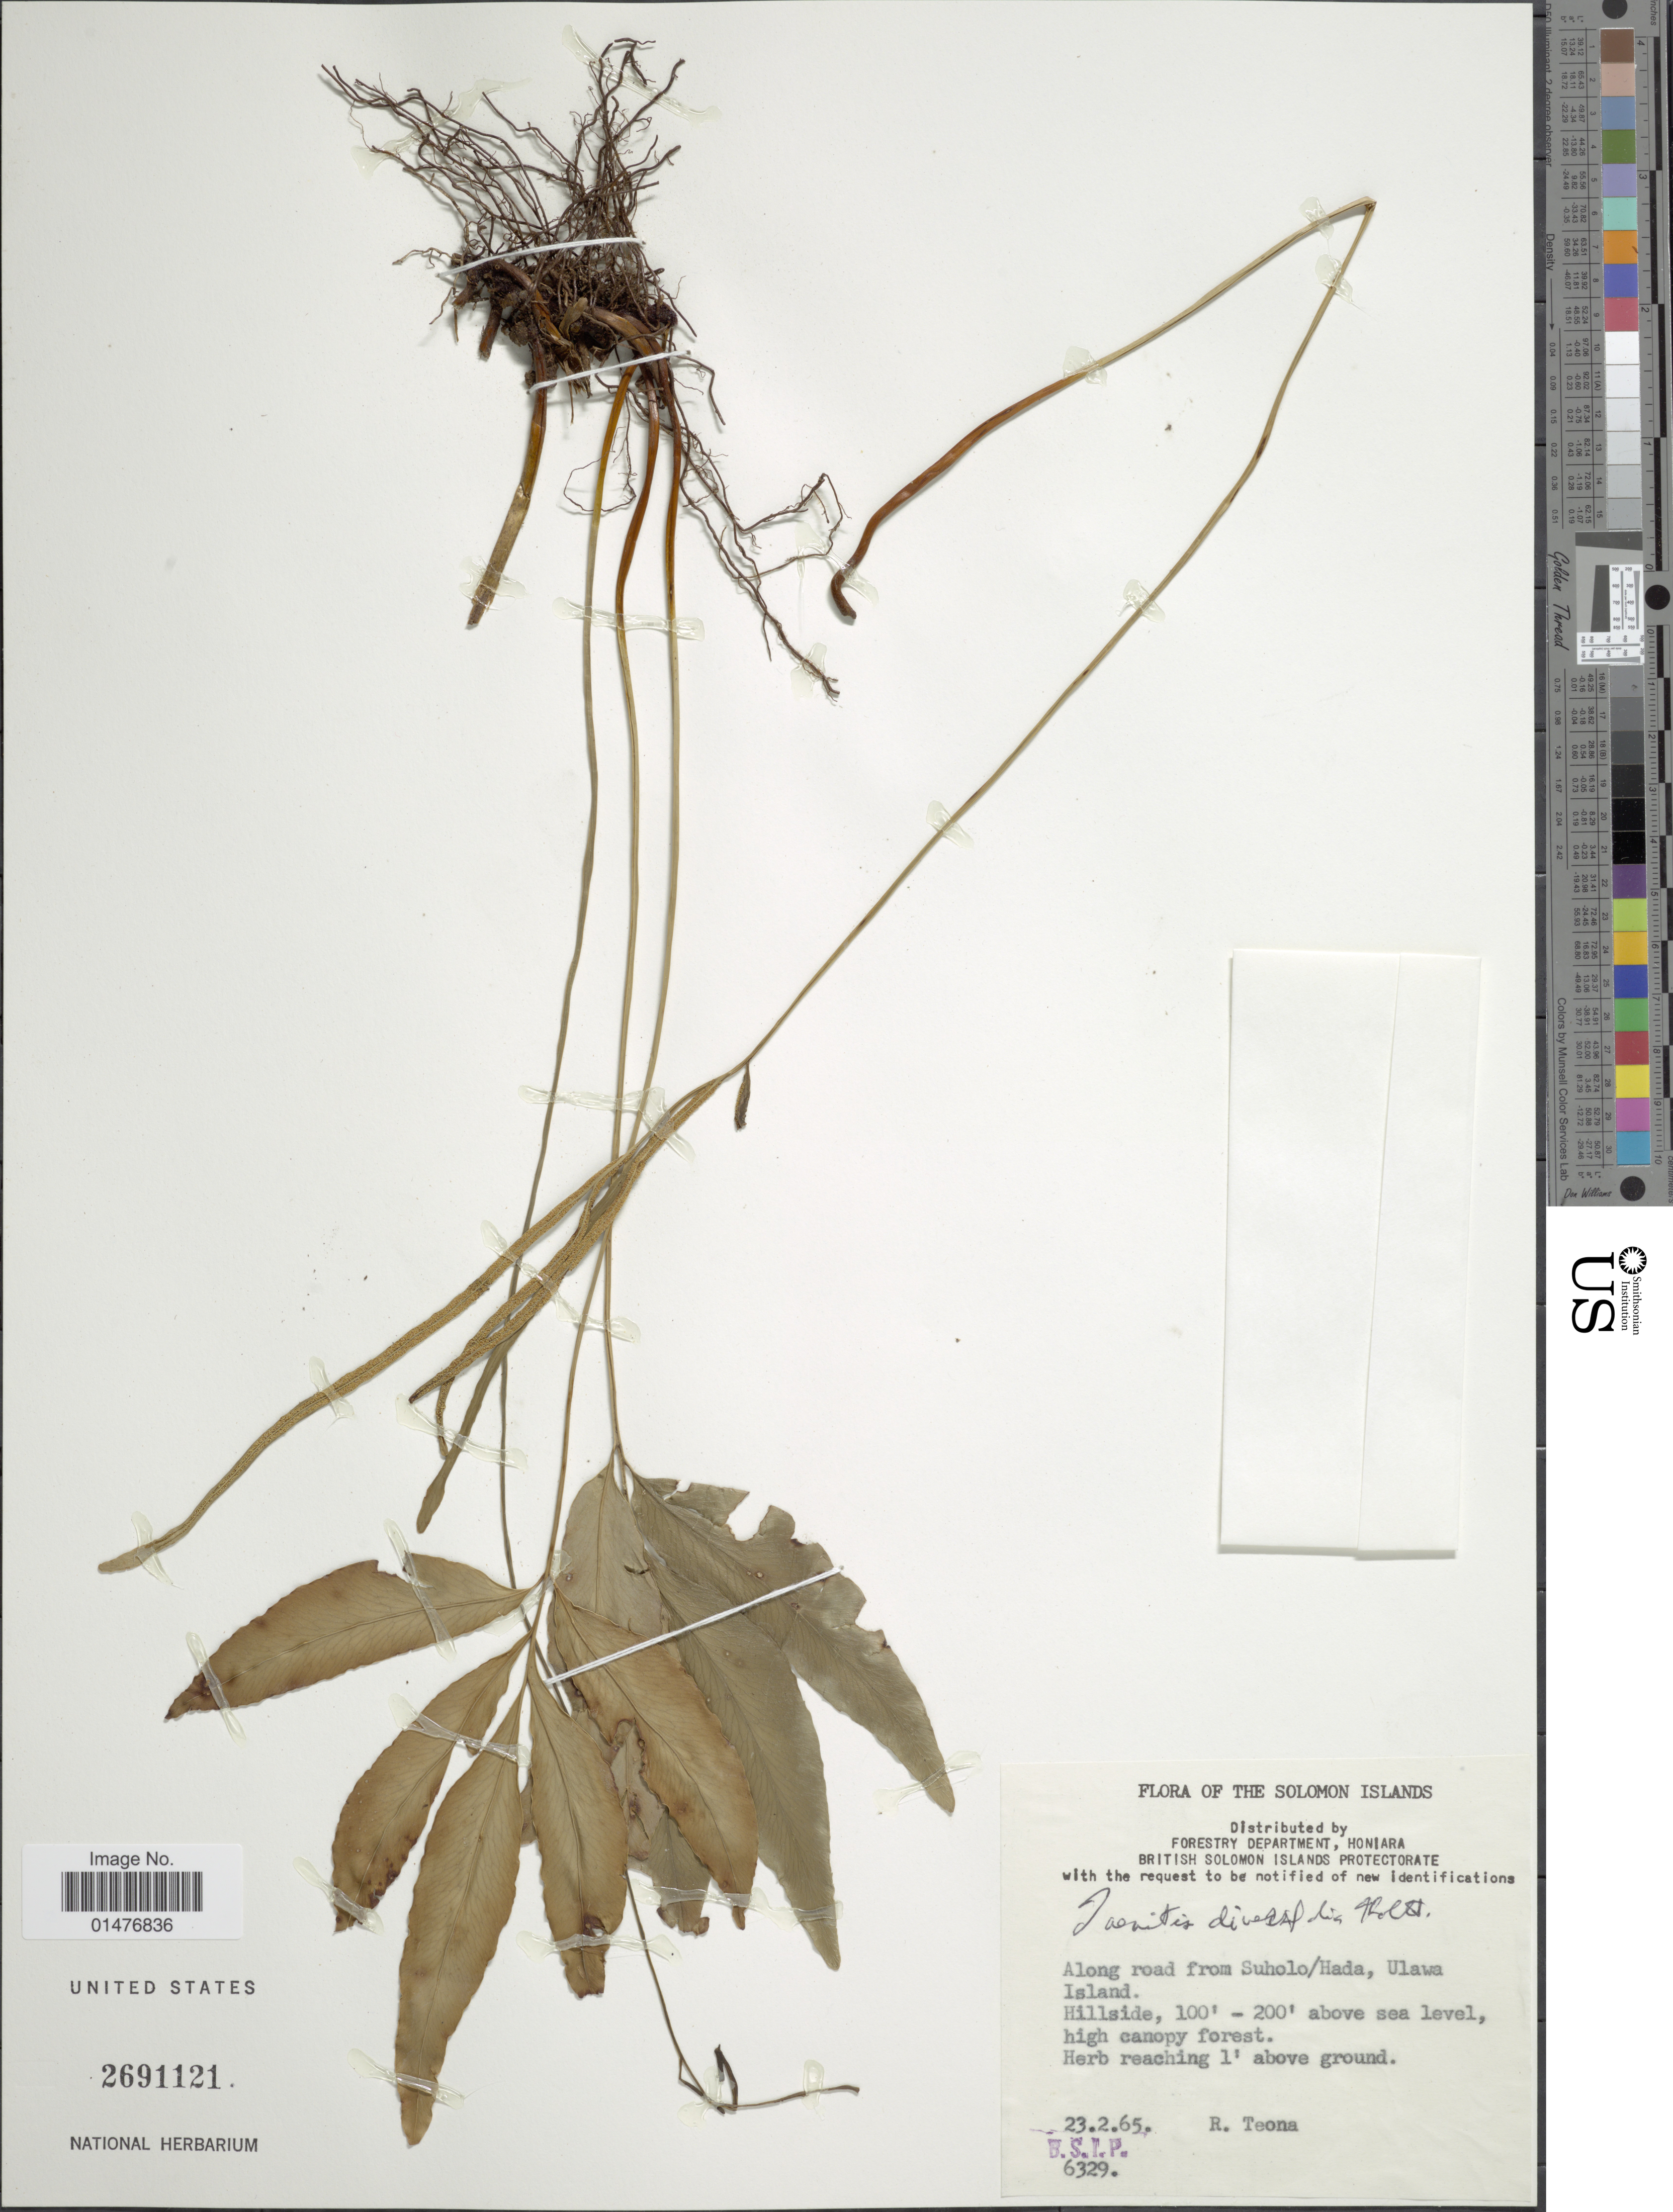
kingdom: Plantae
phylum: Tracheophyta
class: Polypodiopsida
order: Polypodiales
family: Pteridaceae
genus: Taenitis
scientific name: Taenitis diversifolia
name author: Holttum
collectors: R. Teona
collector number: BSIP6329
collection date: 1965-02-23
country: Solomon Islands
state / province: Solomon Islands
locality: Solomon Islands, Along road from Suholo/Hada, Ulawa Island, Hillside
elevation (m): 30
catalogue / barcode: US 2691121